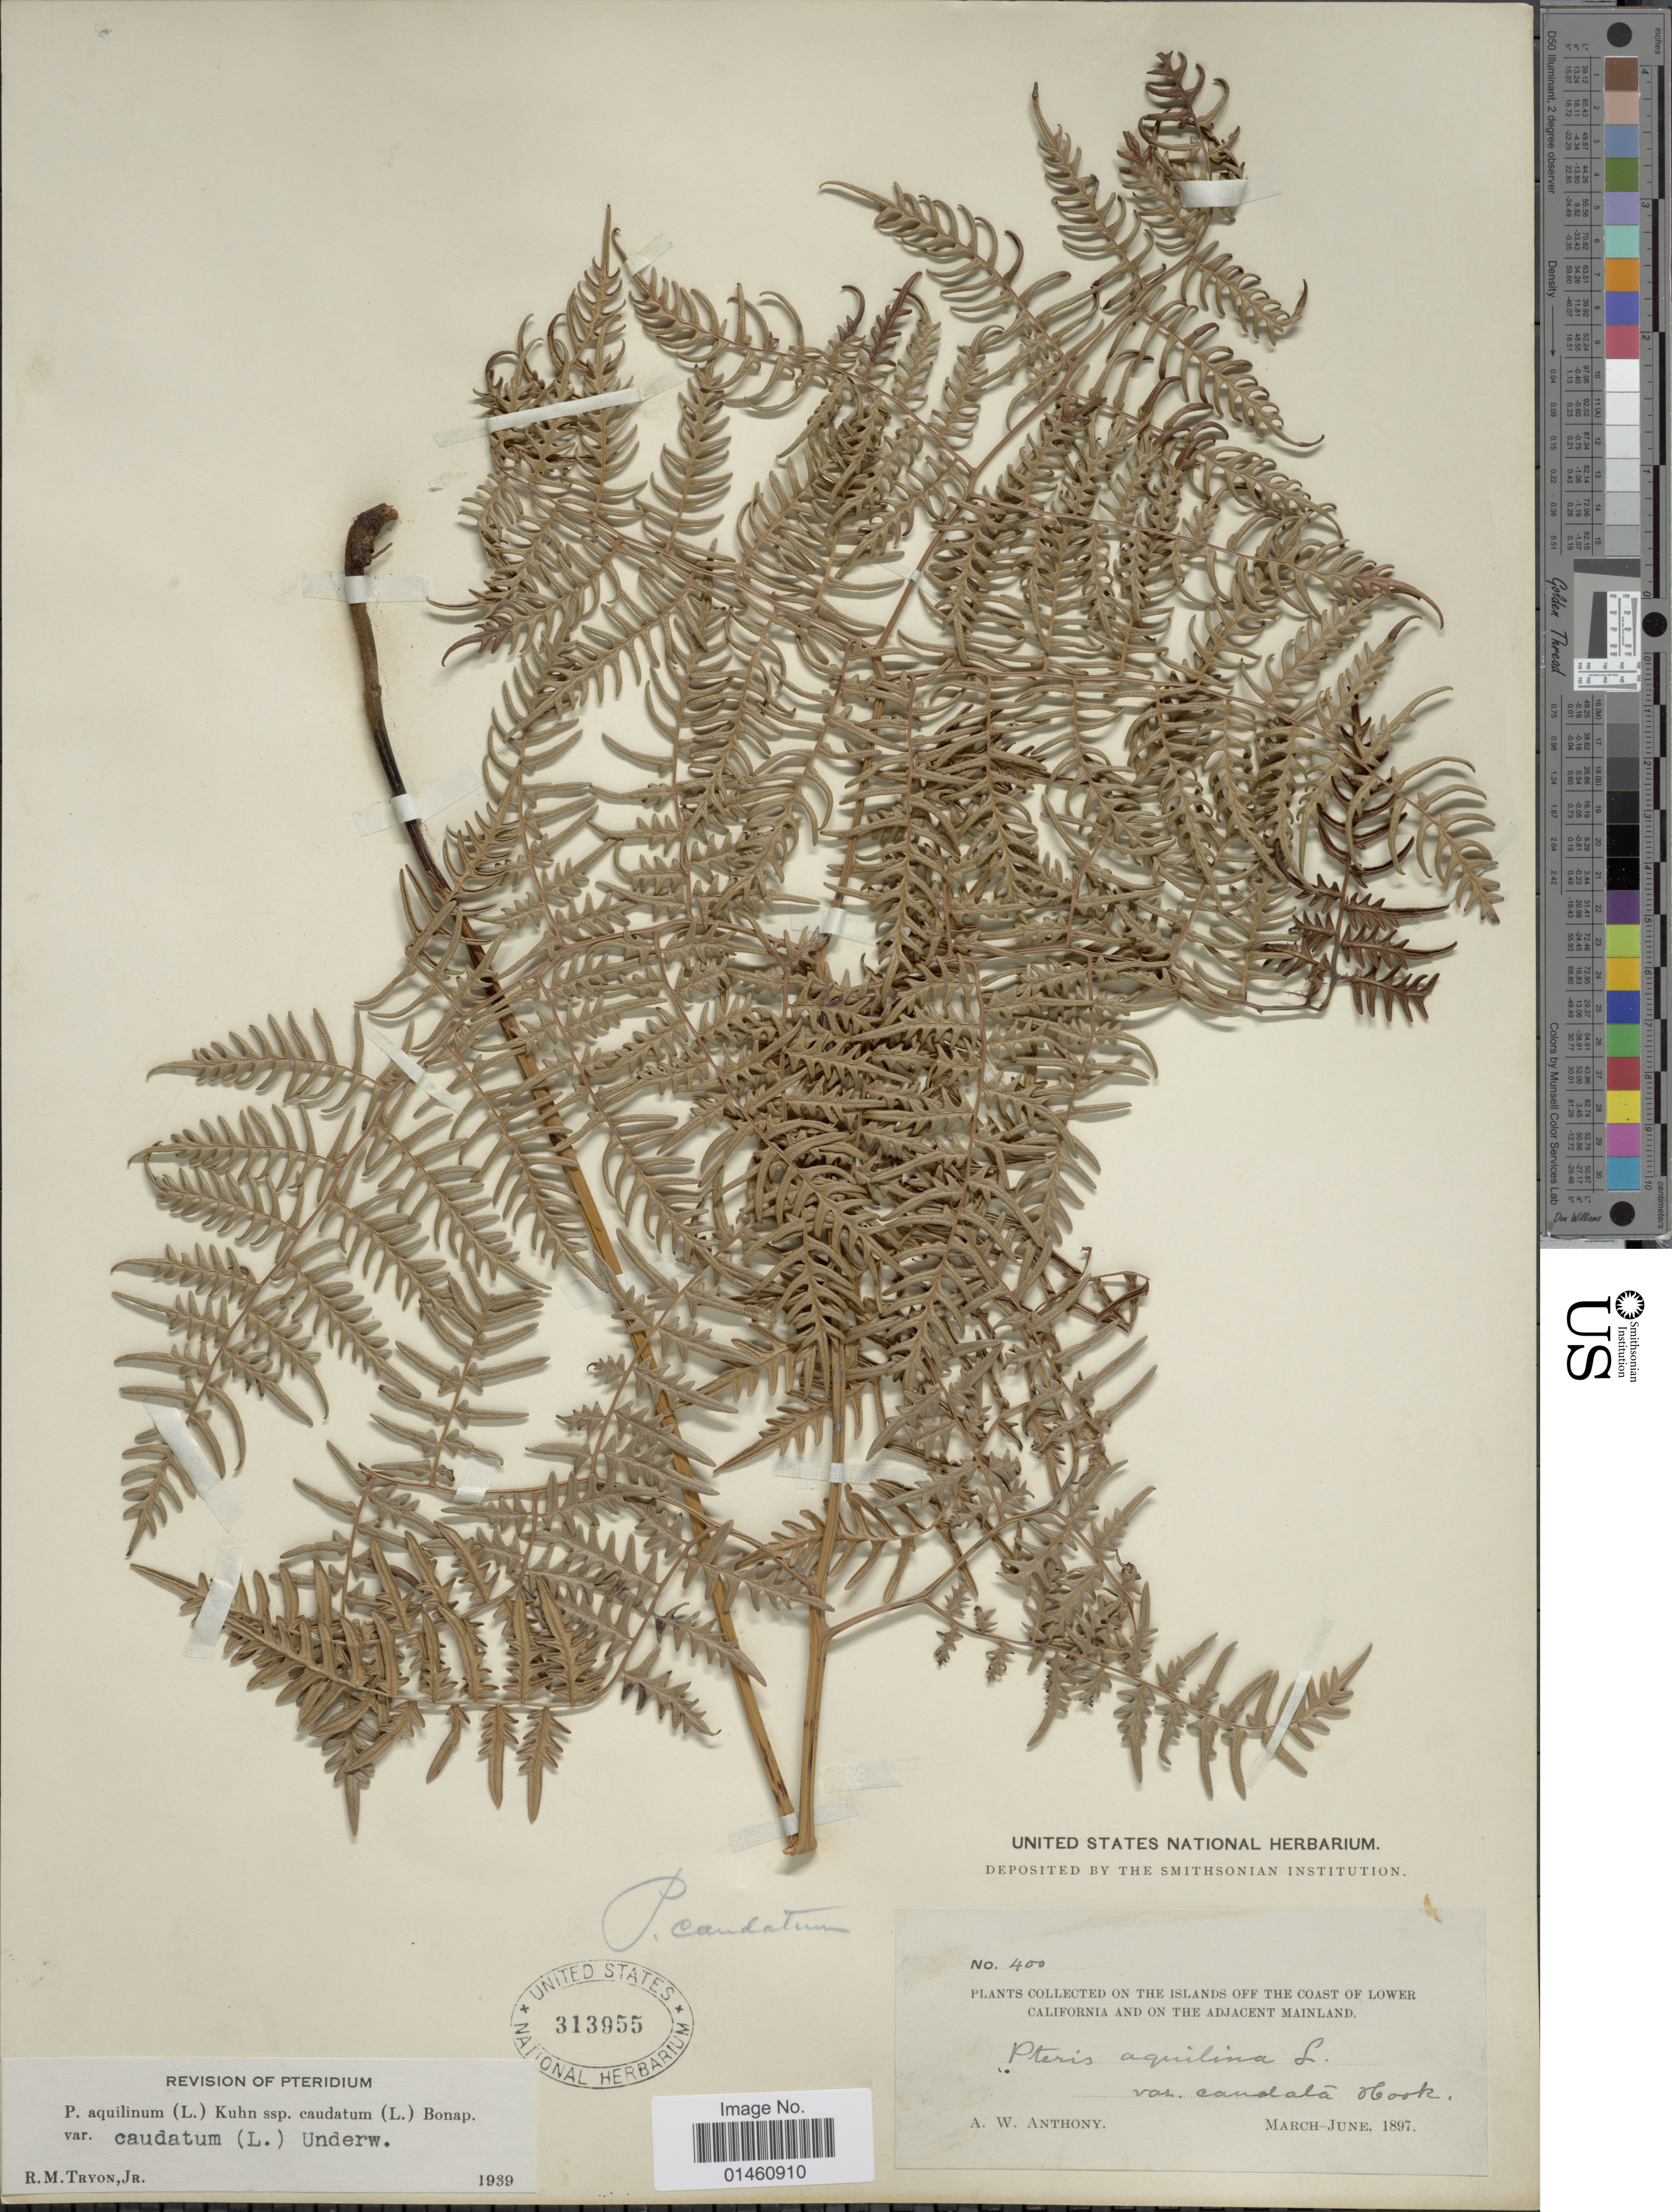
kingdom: Plantae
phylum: Tracheophyta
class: Polypodiopsida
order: Polypodiales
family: Dennstaedtiaceae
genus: Pteridium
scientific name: Pteridium caudatum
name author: (L.) Maxon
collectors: A. W. Anthony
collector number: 400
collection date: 1897-03/1897-06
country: Mexico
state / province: Baja California Norte / Baja California Sur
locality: The Island off the coast of lower California and on the adjacent mainland.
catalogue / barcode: US 313955